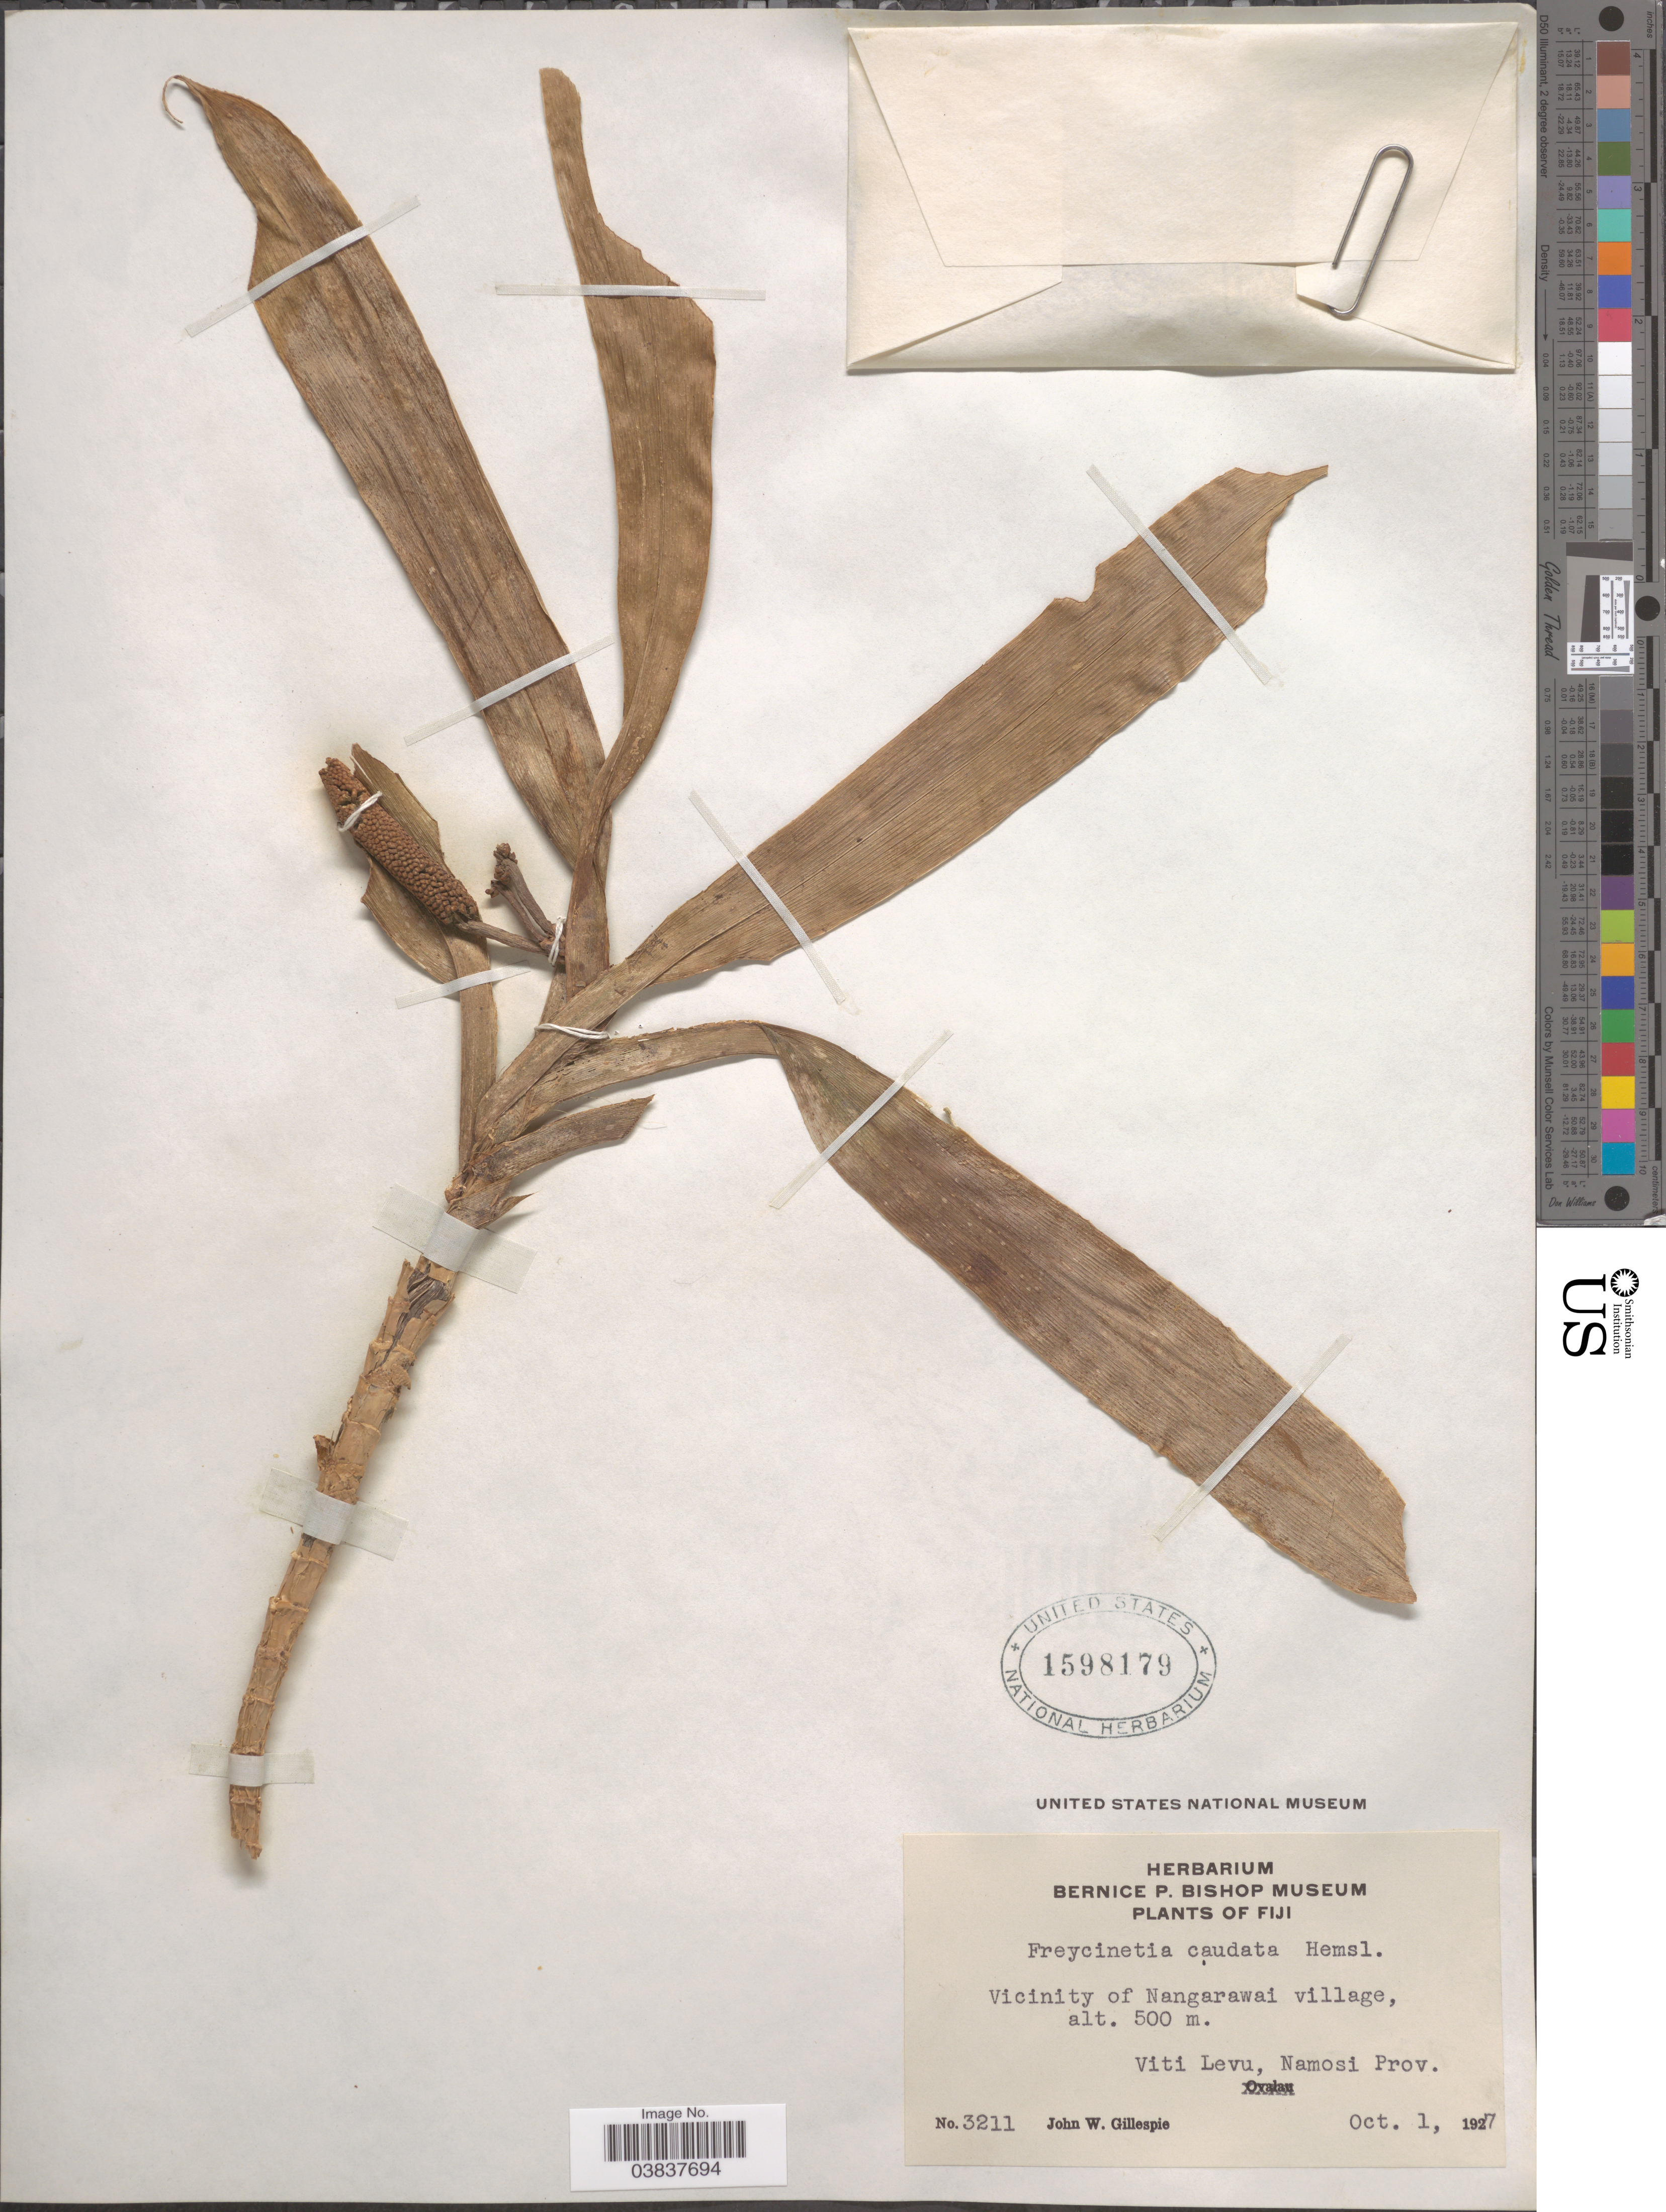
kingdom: Plantae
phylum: Tracheophyta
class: Liliopsida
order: Pandanales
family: Pandanaceae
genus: Freycinetia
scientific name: Freycinetia caudata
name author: Hemsl.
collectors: J. W. Gillespie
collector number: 3211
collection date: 1927-10-01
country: Fiji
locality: Vicinity of Nangarawai village. Viti Levu, Namosi Prov.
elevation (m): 500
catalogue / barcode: US 1598179